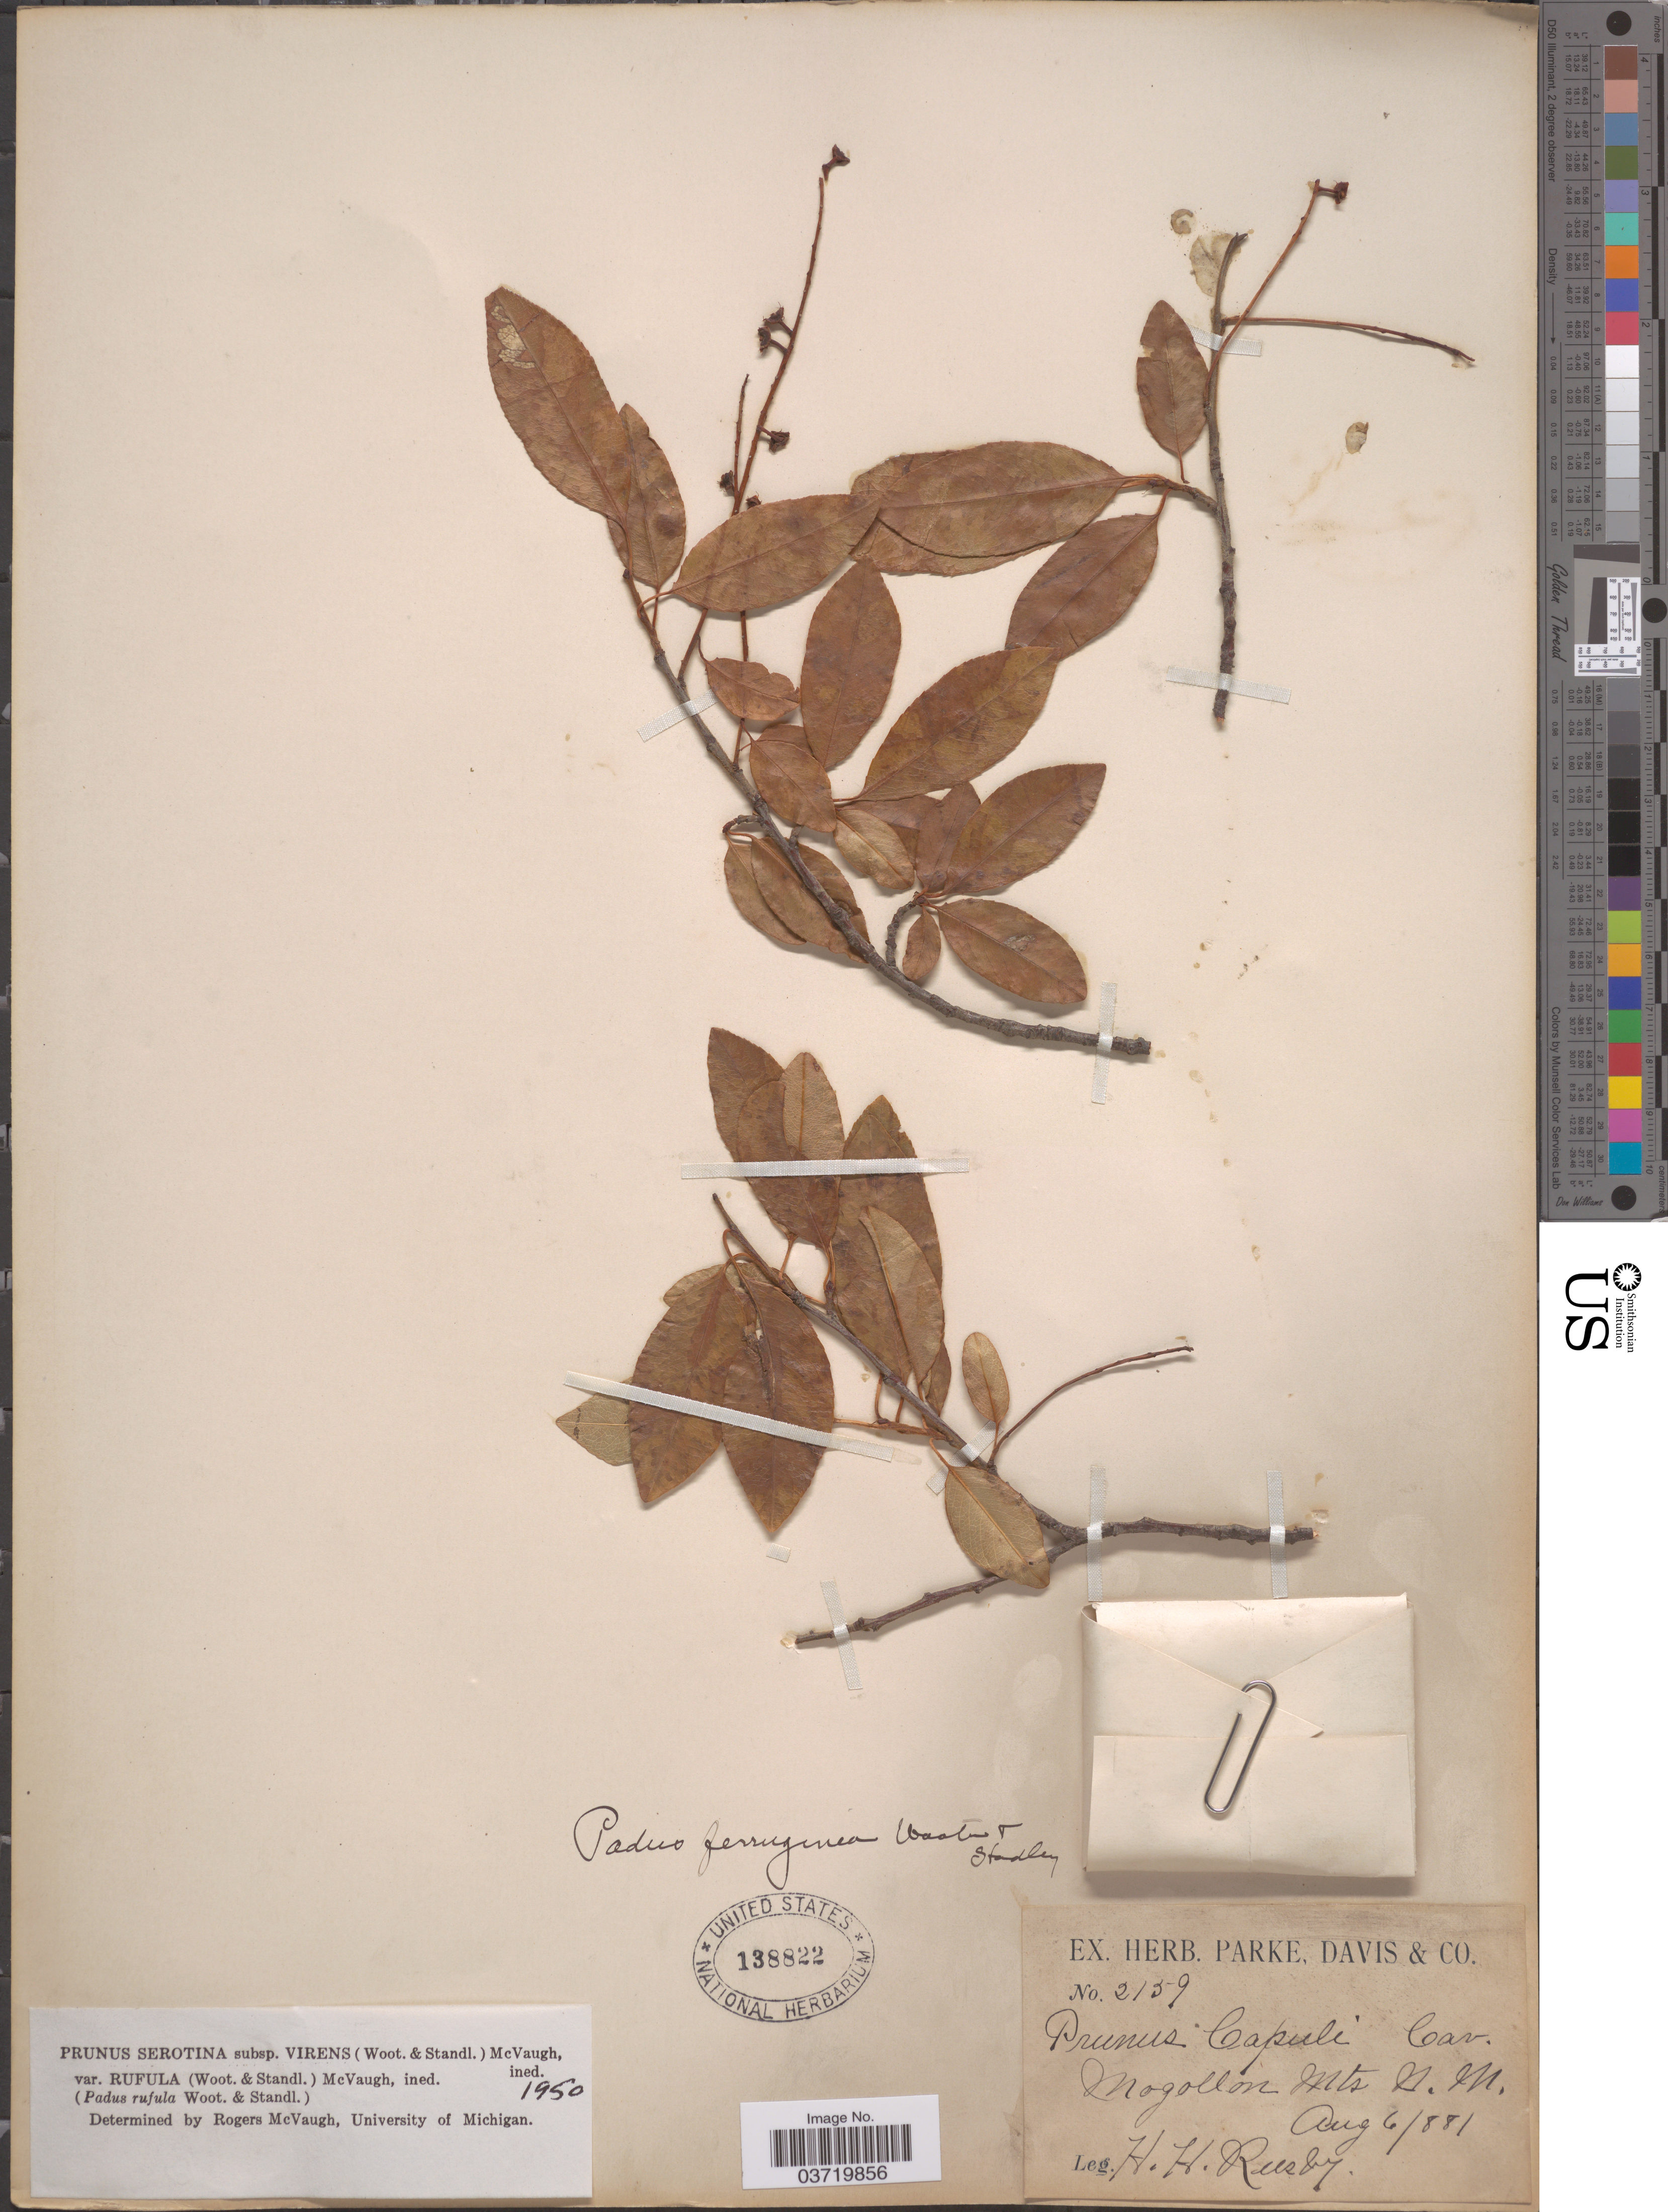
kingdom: Plantae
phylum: Tracheophyta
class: Magnoliopsida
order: Rosales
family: Rosaceae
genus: Prunus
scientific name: Prunus serotina var. rufula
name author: (Wooton & Standl.) McVaugh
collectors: H. H. Rusby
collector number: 2159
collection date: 1881-08-06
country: United States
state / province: New Mexico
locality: Mogollon Mts.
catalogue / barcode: US 138822